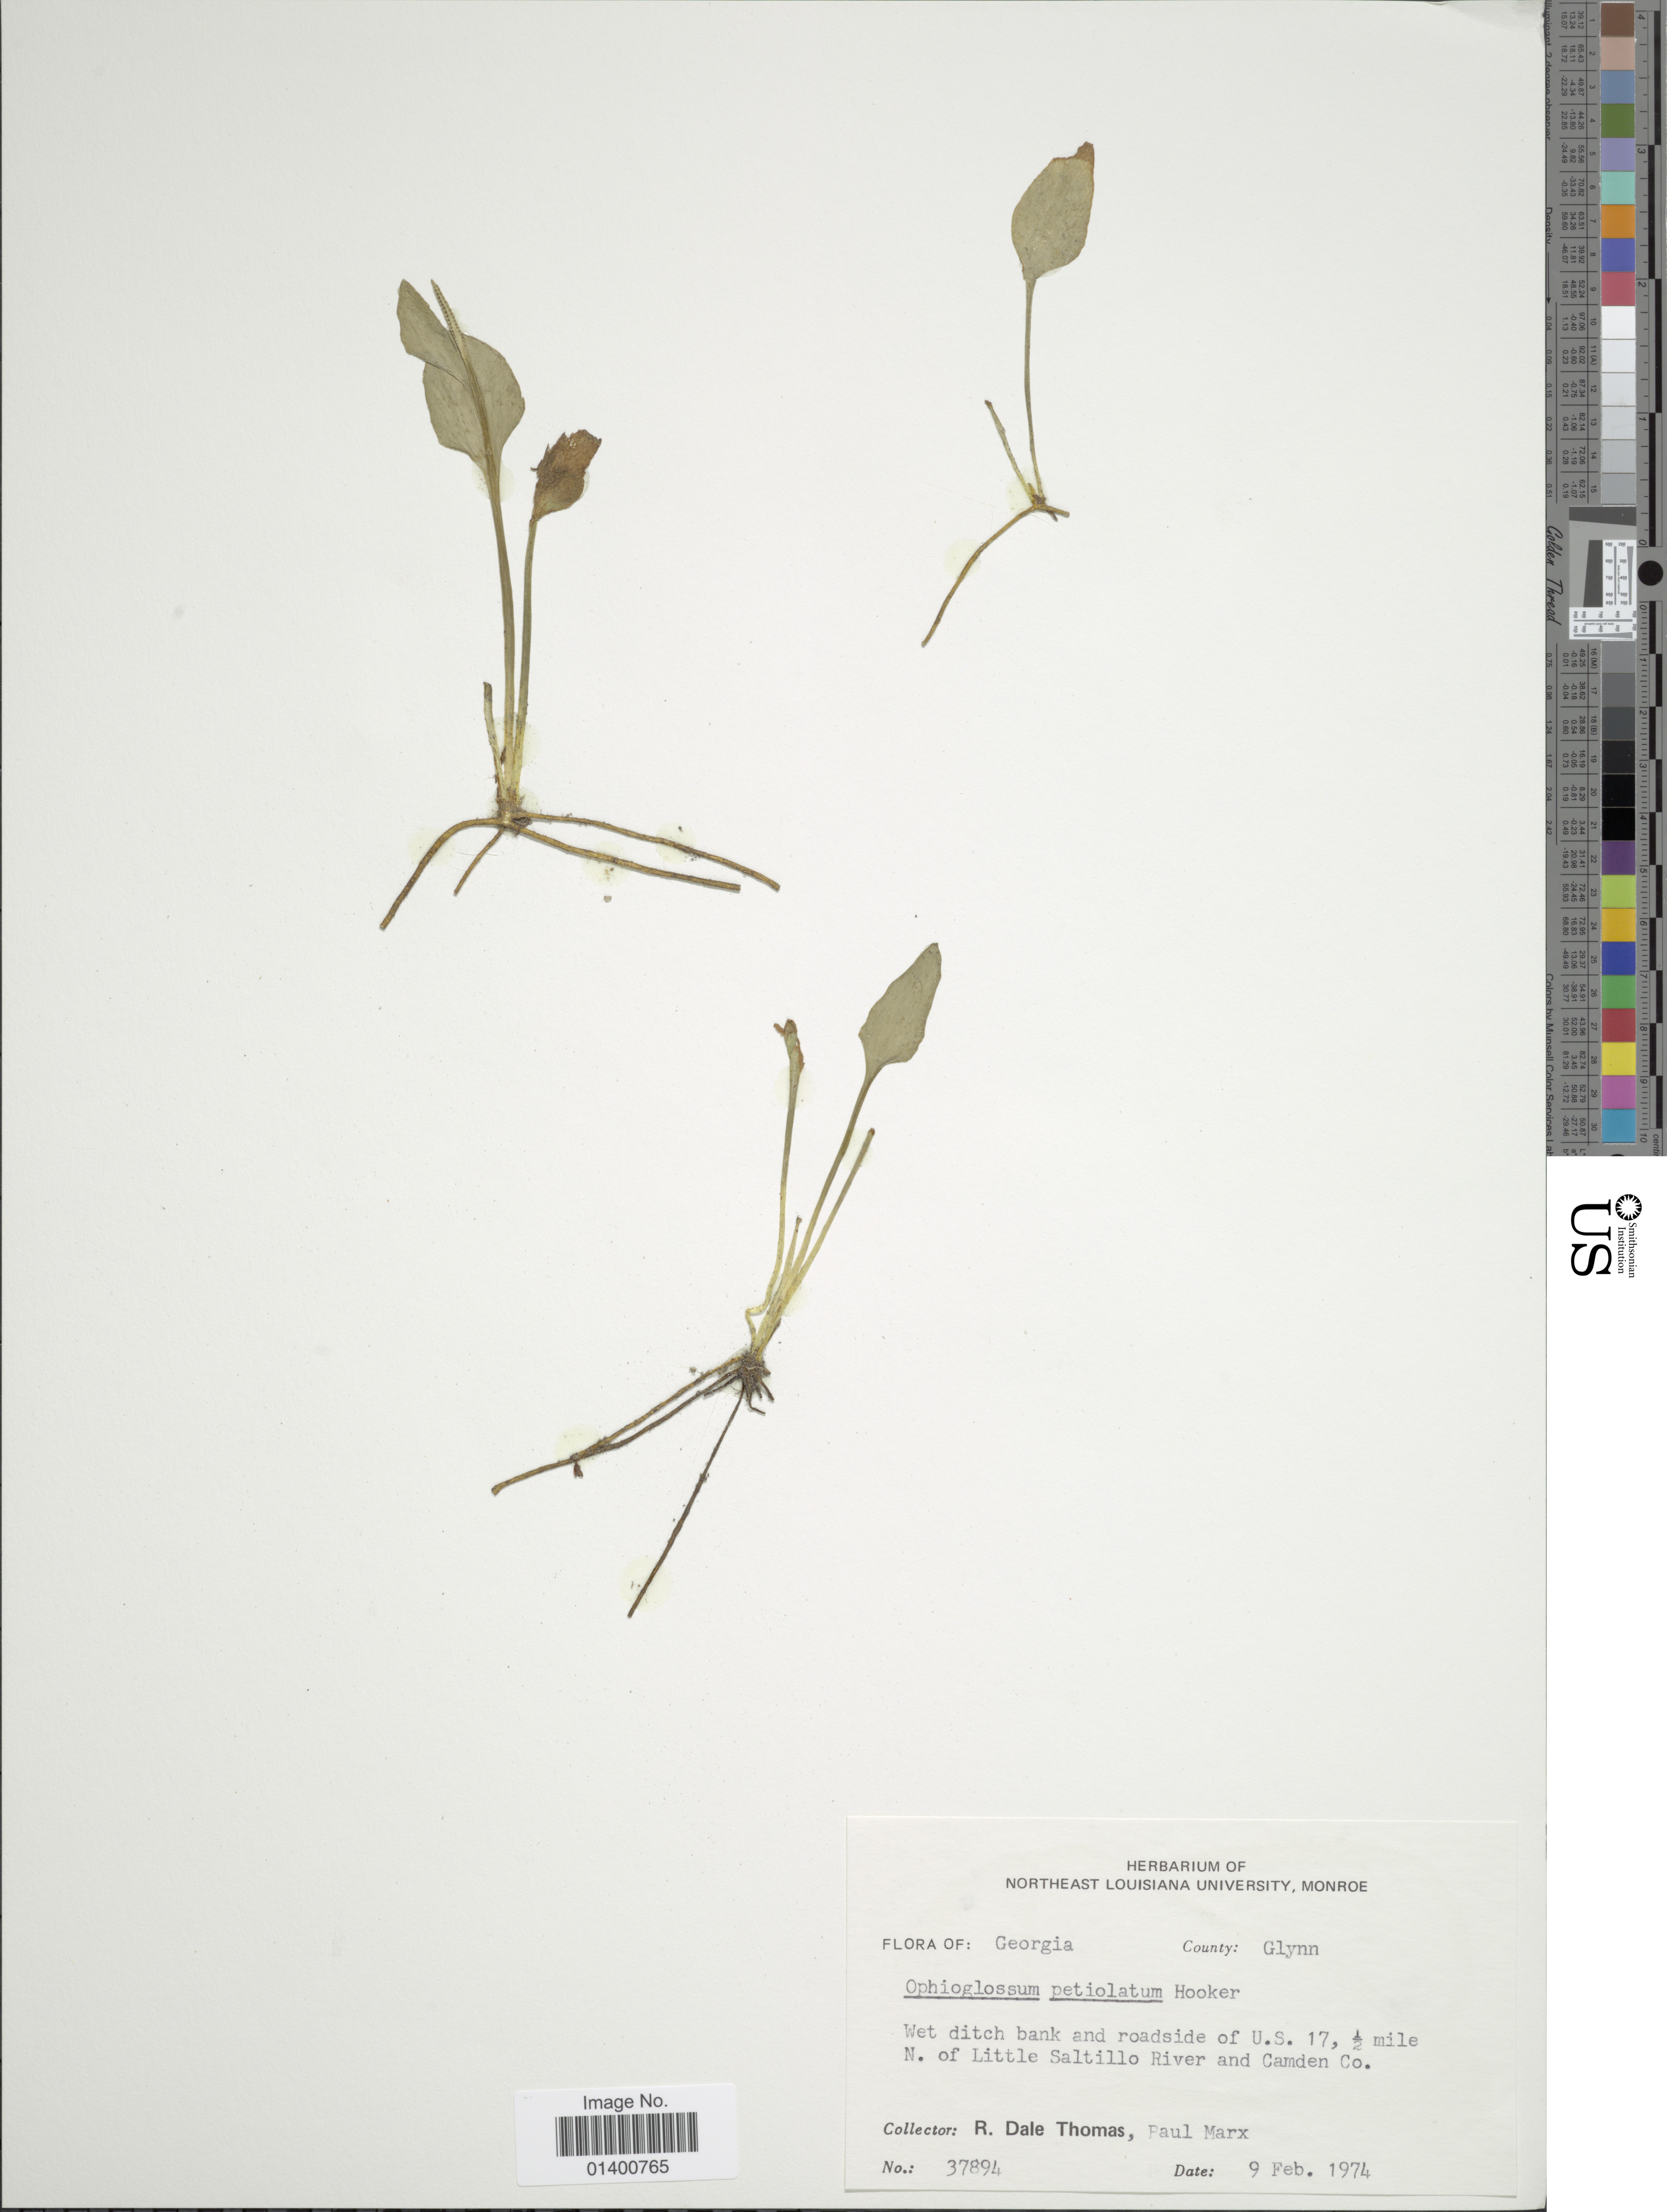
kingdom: Plantae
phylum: Tracheophyta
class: Polypodiopsida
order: Ophioglossales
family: Ophioglossaceae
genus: Ophioglossum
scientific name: Ophioglossum petiolatum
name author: Hook.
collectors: R. Thomas & P. Marx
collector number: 37894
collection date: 1974-02-09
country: United States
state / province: Georgia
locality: County Glynn, wet ditch bank and roadside of U.S. 17, ½ mile N. of Little Saltillo River and Camden Co.